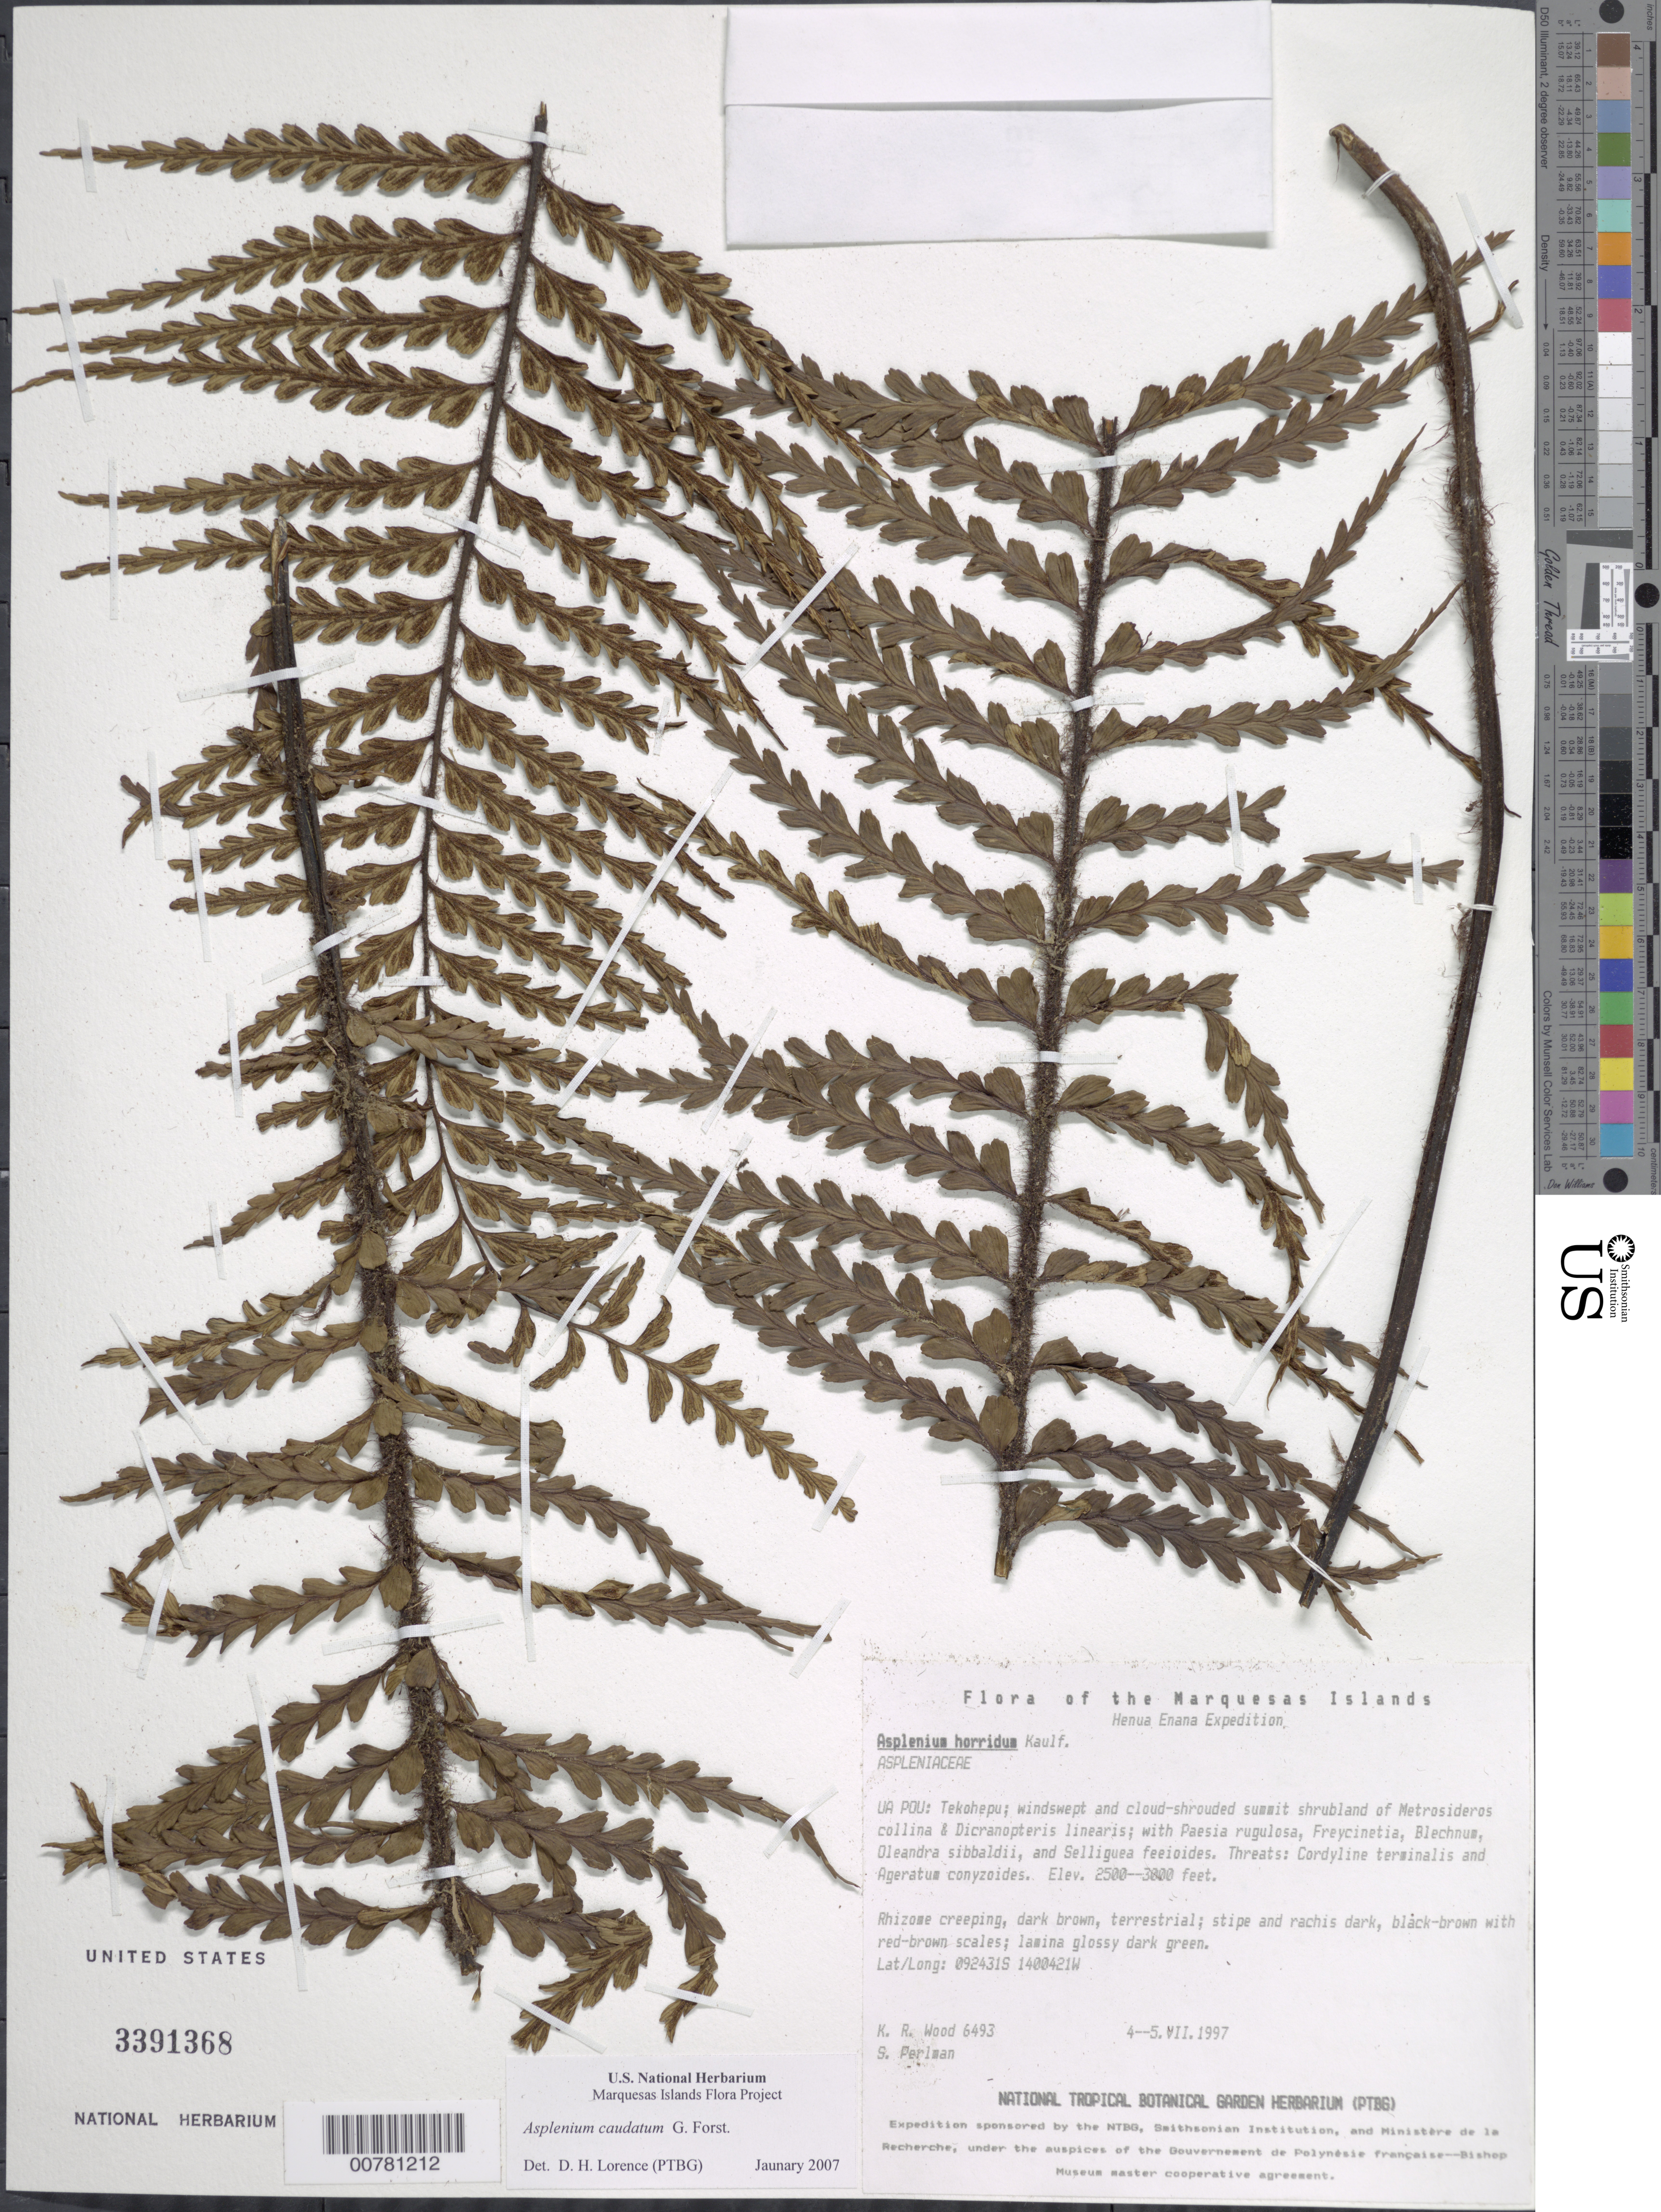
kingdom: Plantae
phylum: Tracheophyta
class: Polypodiopsida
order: Polypodiales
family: Aspleniaceae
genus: Asplenium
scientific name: Asplenium horridum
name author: Kaulf.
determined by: Wagner, W. L., (BOT), Smithsonian Institution - National Museum of Natural History (UNITED STATES)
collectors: K. R. Wood & S. P. Perlman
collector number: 6493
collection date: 1997-07-04/1997-07-05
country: French Polynesia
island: Ua Pou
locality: Tekohepo, summit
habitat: Shrubland of Metrosideros collina - Dicranopteris linearis; windswept and cloud shrouded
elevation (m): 762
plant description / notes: Cordyline terminalis, Ageratum conyzoides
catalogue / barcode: US 3391369